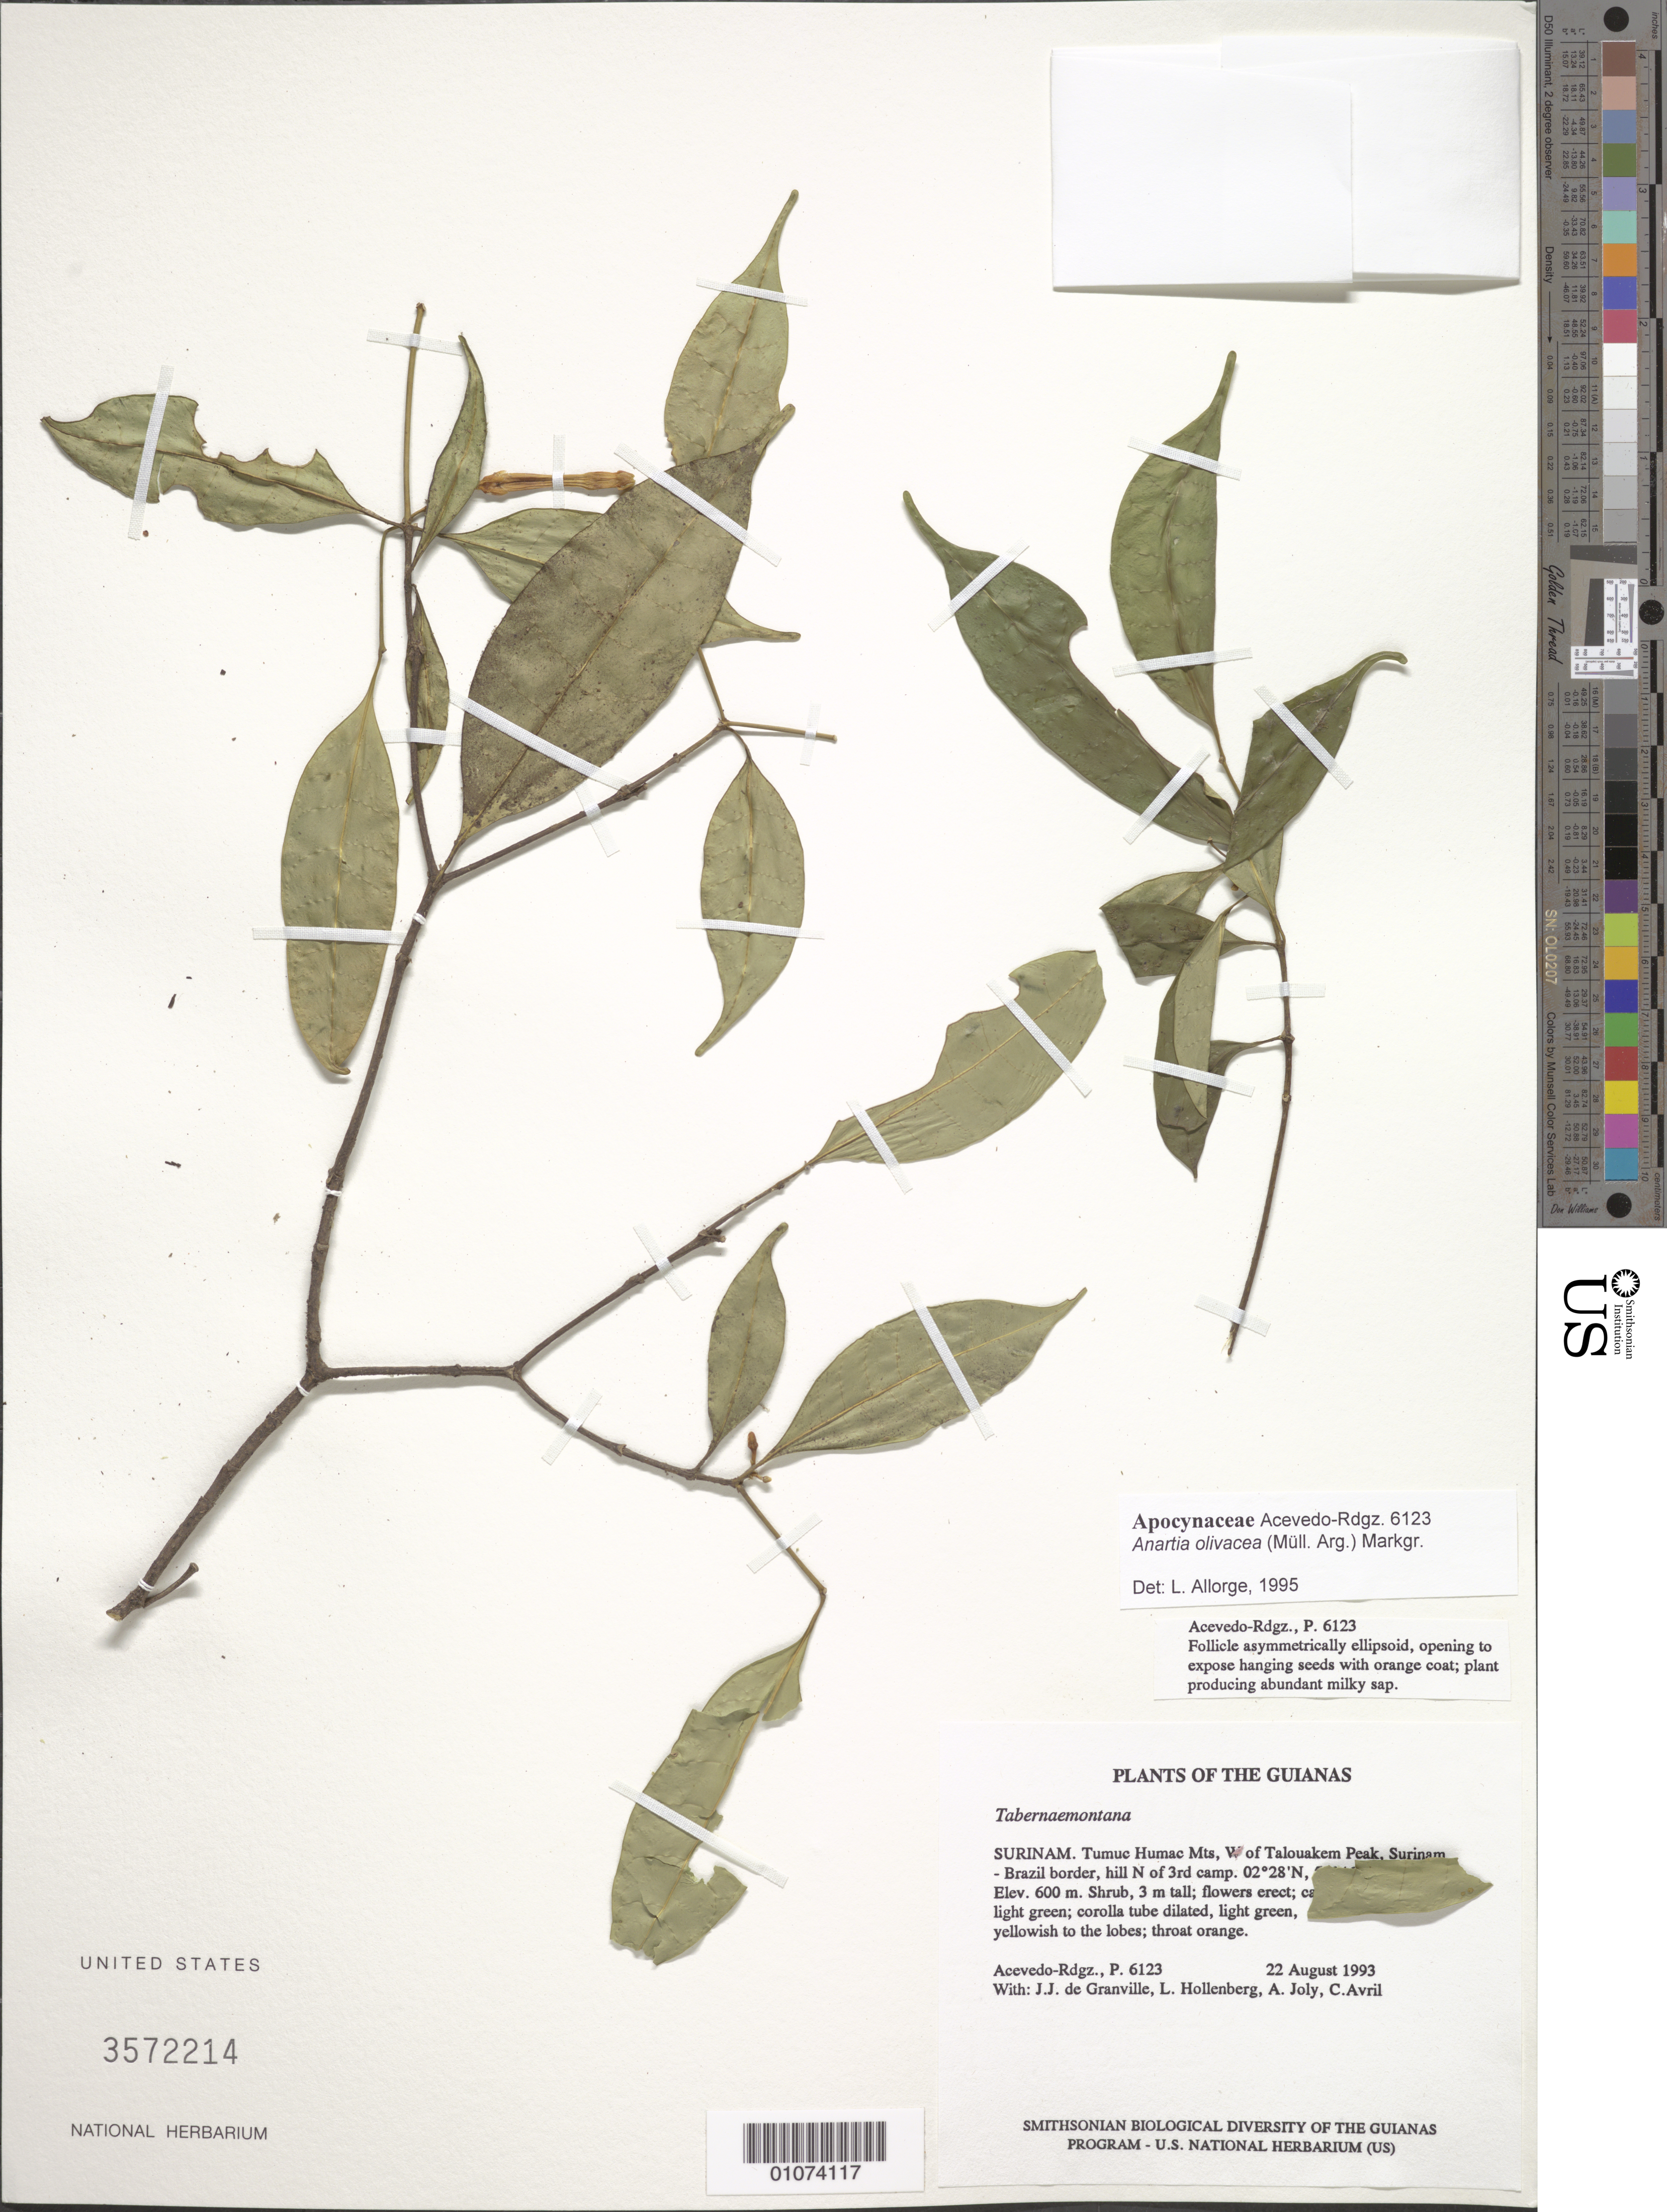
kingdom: Plantae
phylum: Tracheophyta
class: Magnoliopsida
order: Gentianales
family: Apocynaceae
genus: Anartia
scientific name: Anartia olivacea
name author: (Müll. Arg.) Markgr.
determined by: Allorge, L.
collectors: P. Acevedo-Rodr.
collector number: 6123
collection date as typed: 22 Aug 1993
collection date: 1993-08-22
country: Suriname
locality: Tumuc Humac Mts, W of Talouakem Peak, Surinam - Brazil border, hill N of 3rd camp.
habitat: Hillside.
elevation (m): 600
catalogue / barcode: US 3572214